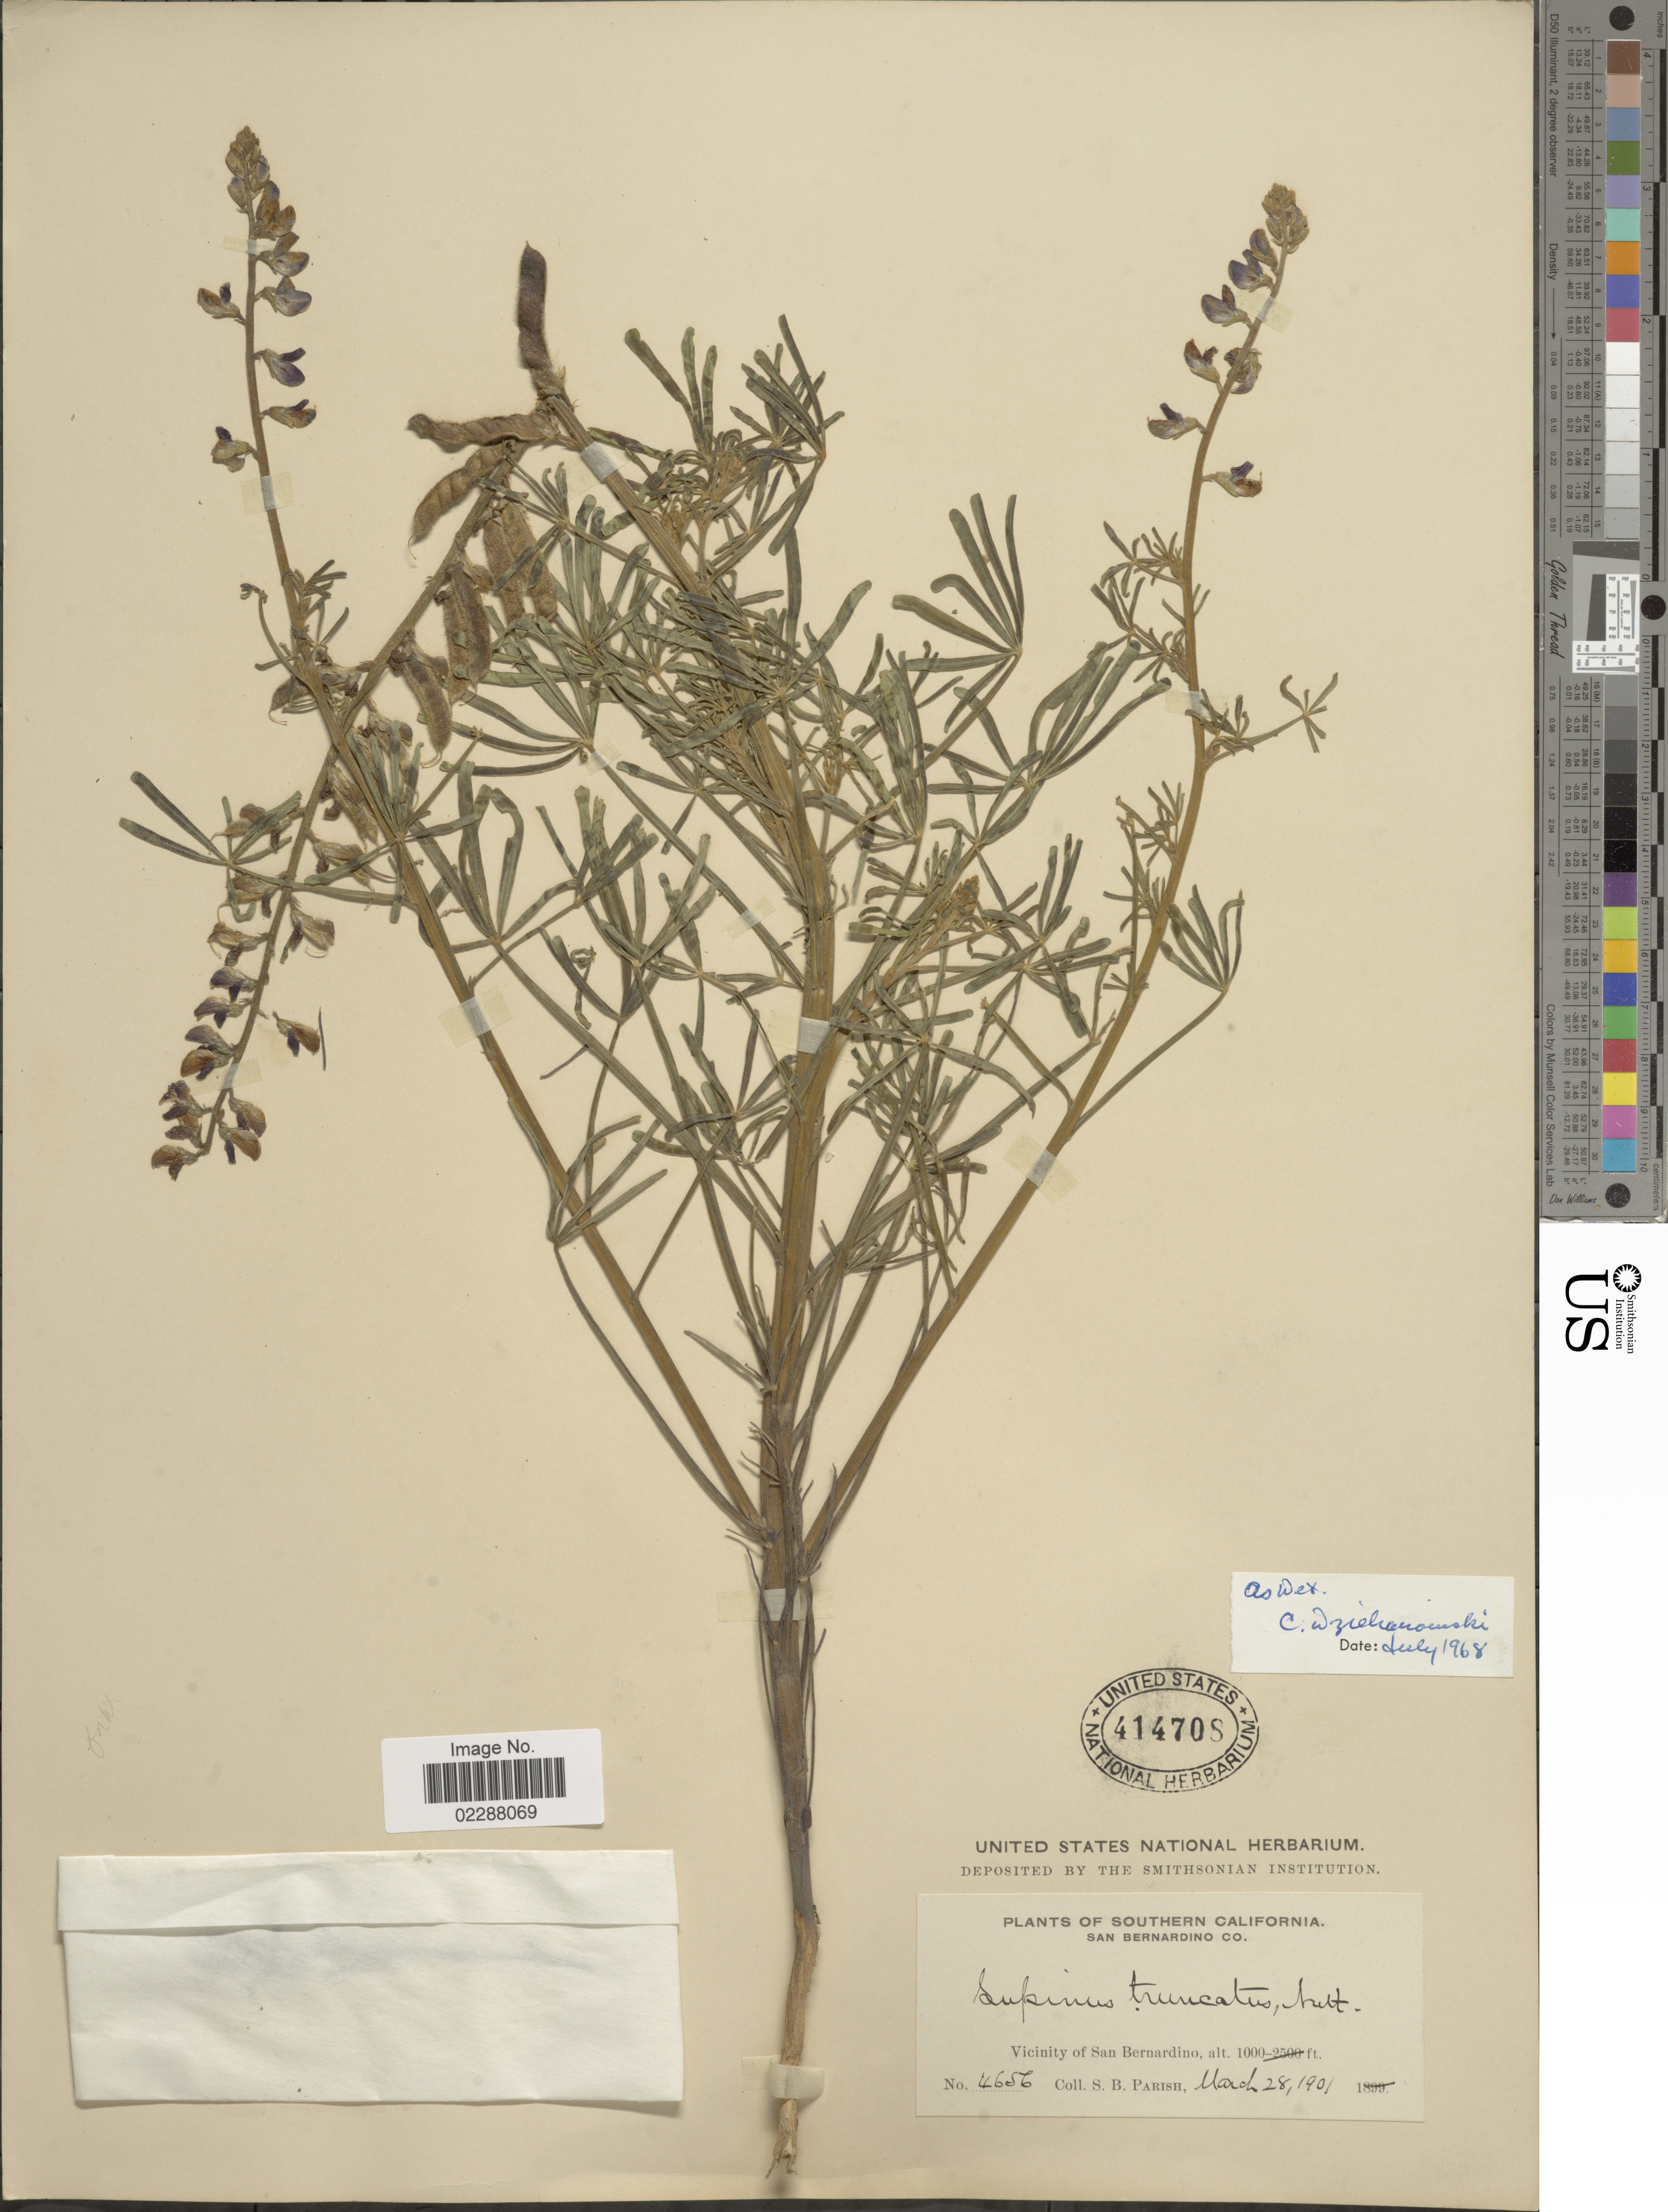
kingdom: Plantae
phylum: Tracheophyta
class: Magnoliopsida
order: Fabales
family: Fabaceae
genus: Lupinus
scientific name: Lupinus truncatus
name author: Nutt. ex Hook. & Arn.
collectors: S. B. Parish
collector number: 4656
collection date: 1901-03-28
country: United States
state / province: California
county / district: San Bernardino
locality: Southern California, San Bernardino Co., Vicinity of San Bernardino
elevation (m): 305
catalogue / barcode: US 414708